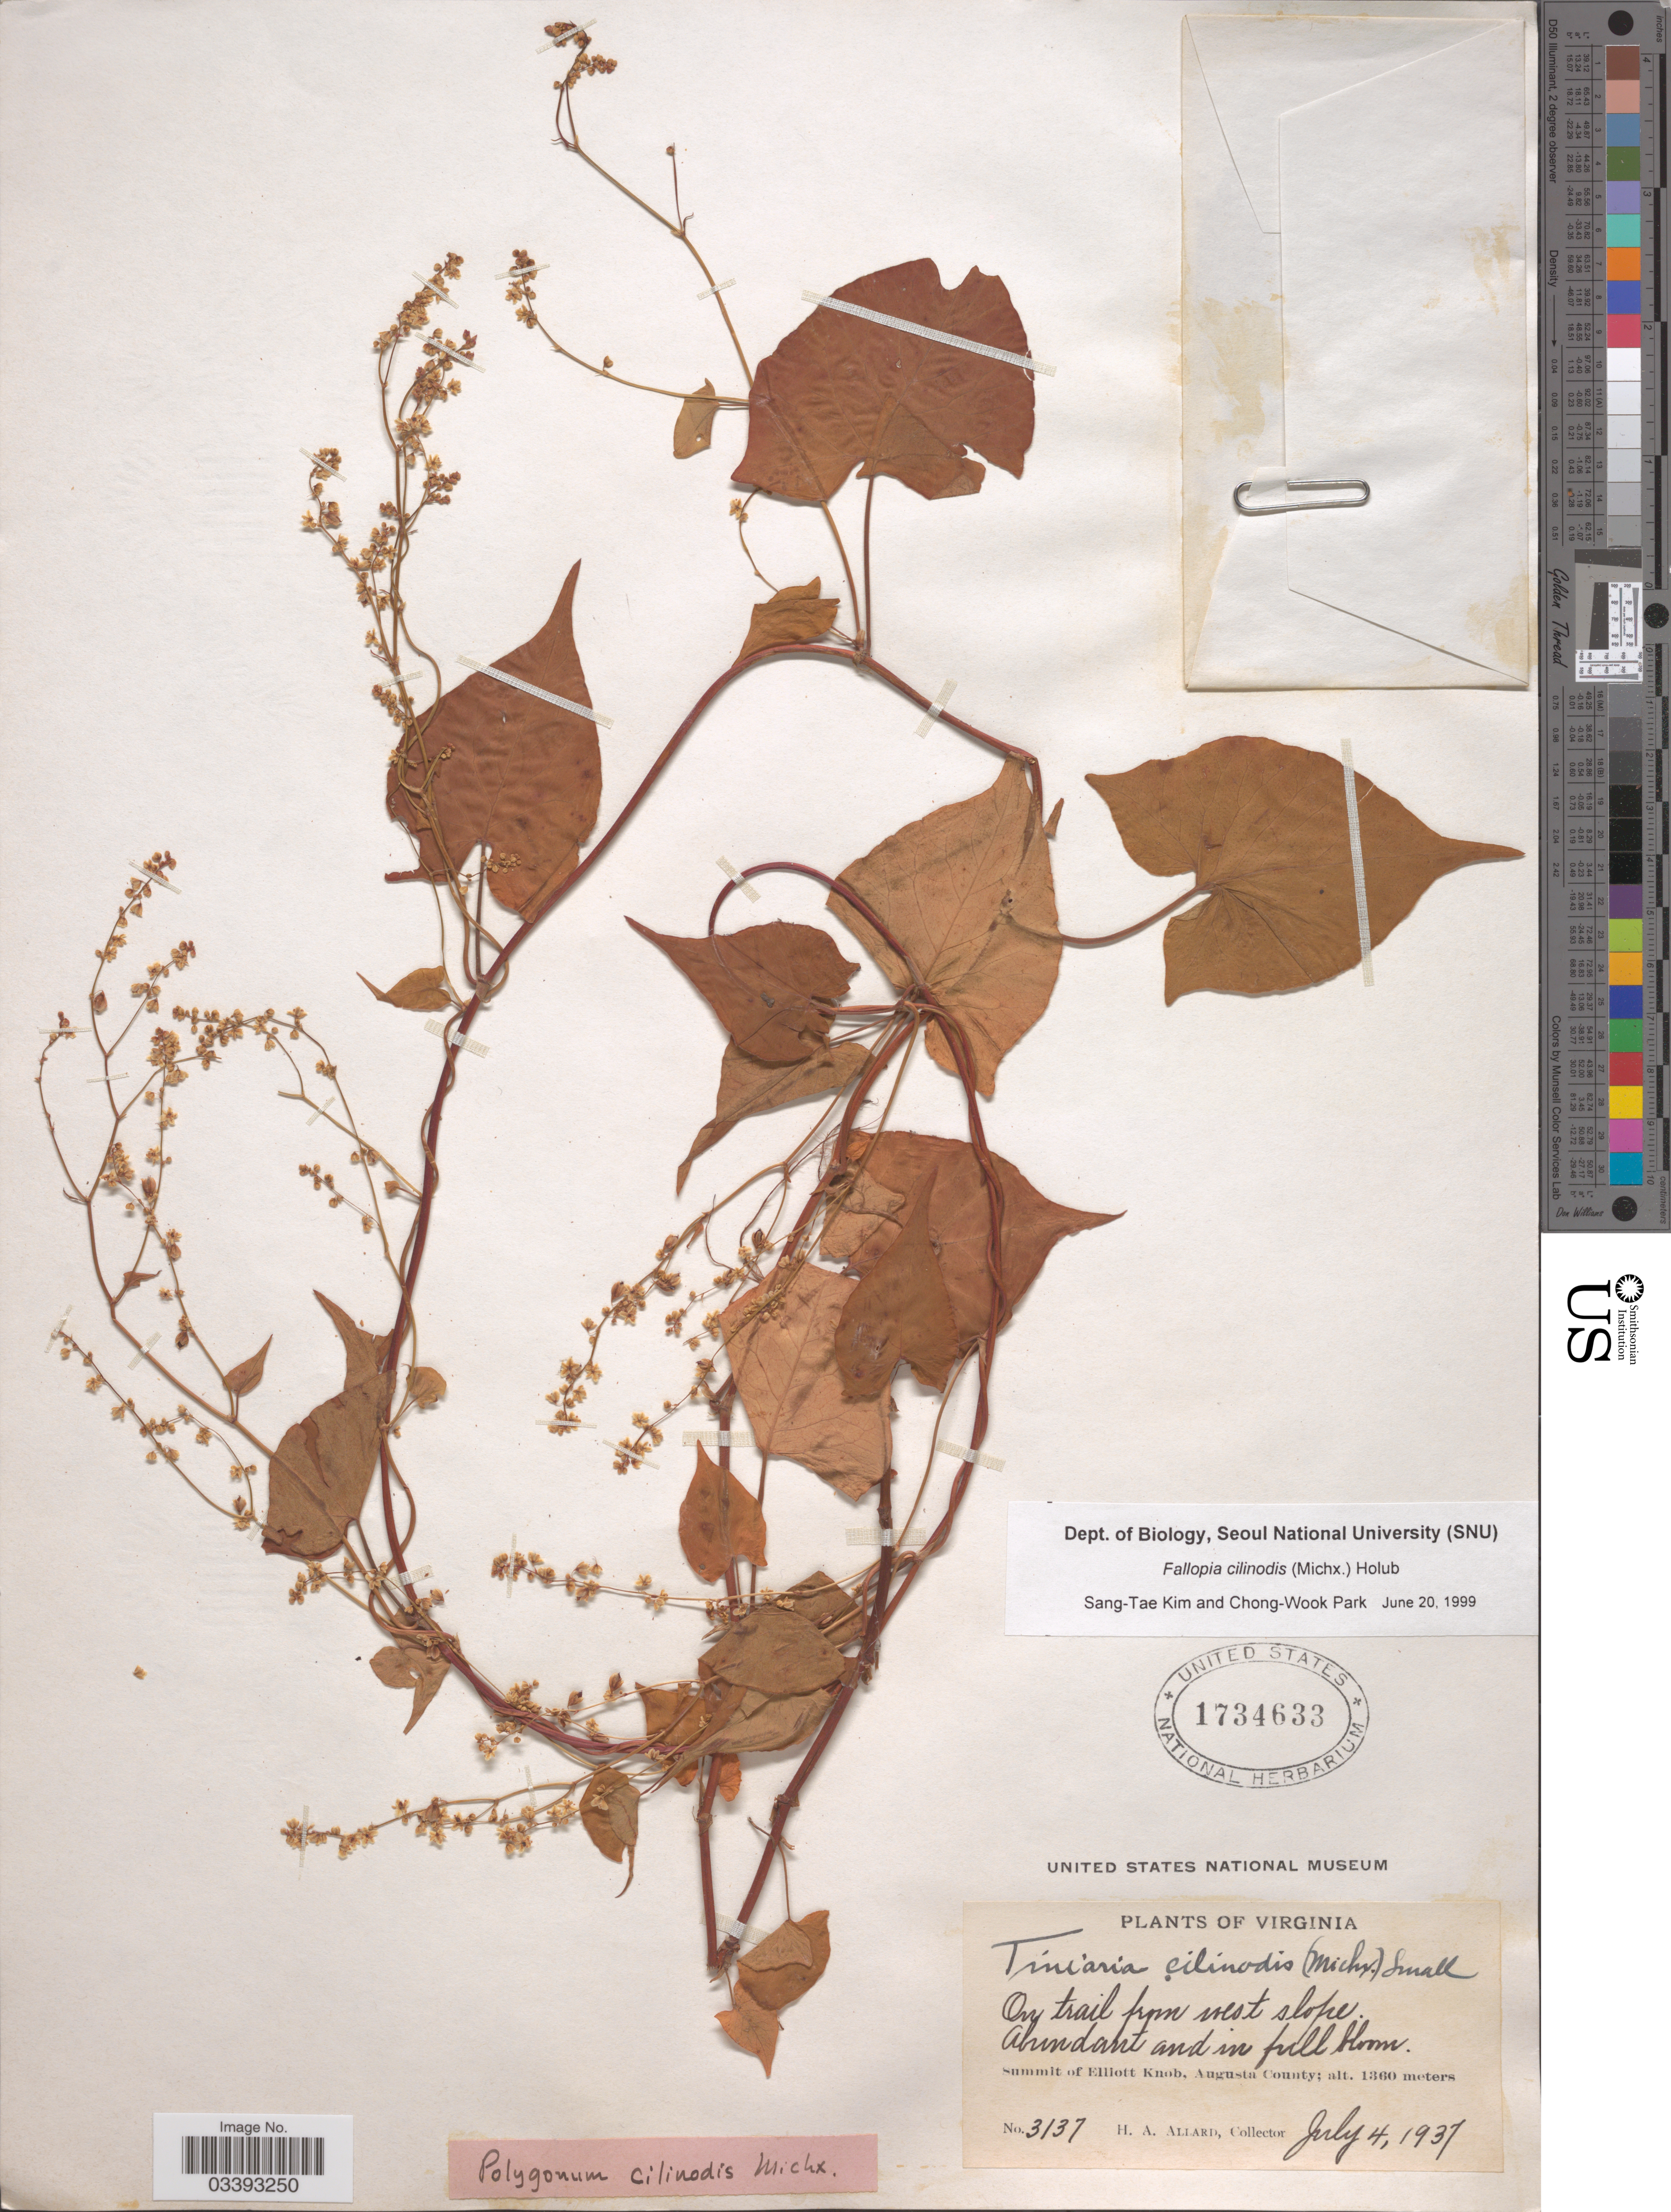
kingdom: Plantae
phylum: Tracheophyta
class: Magnoliopsida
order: Caryophyllales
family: Polygonaceae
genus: Fallopia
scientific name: Fallopia cilinodis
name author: (Michx.) Holub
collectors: H. A. Allard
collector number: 3137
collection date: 1937-07-04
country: United States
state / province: Virginia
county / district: Augusta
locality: On trail west slope. Summit of Elliott Knob, Augusta County.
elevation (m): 1360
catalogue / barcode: US 1734633